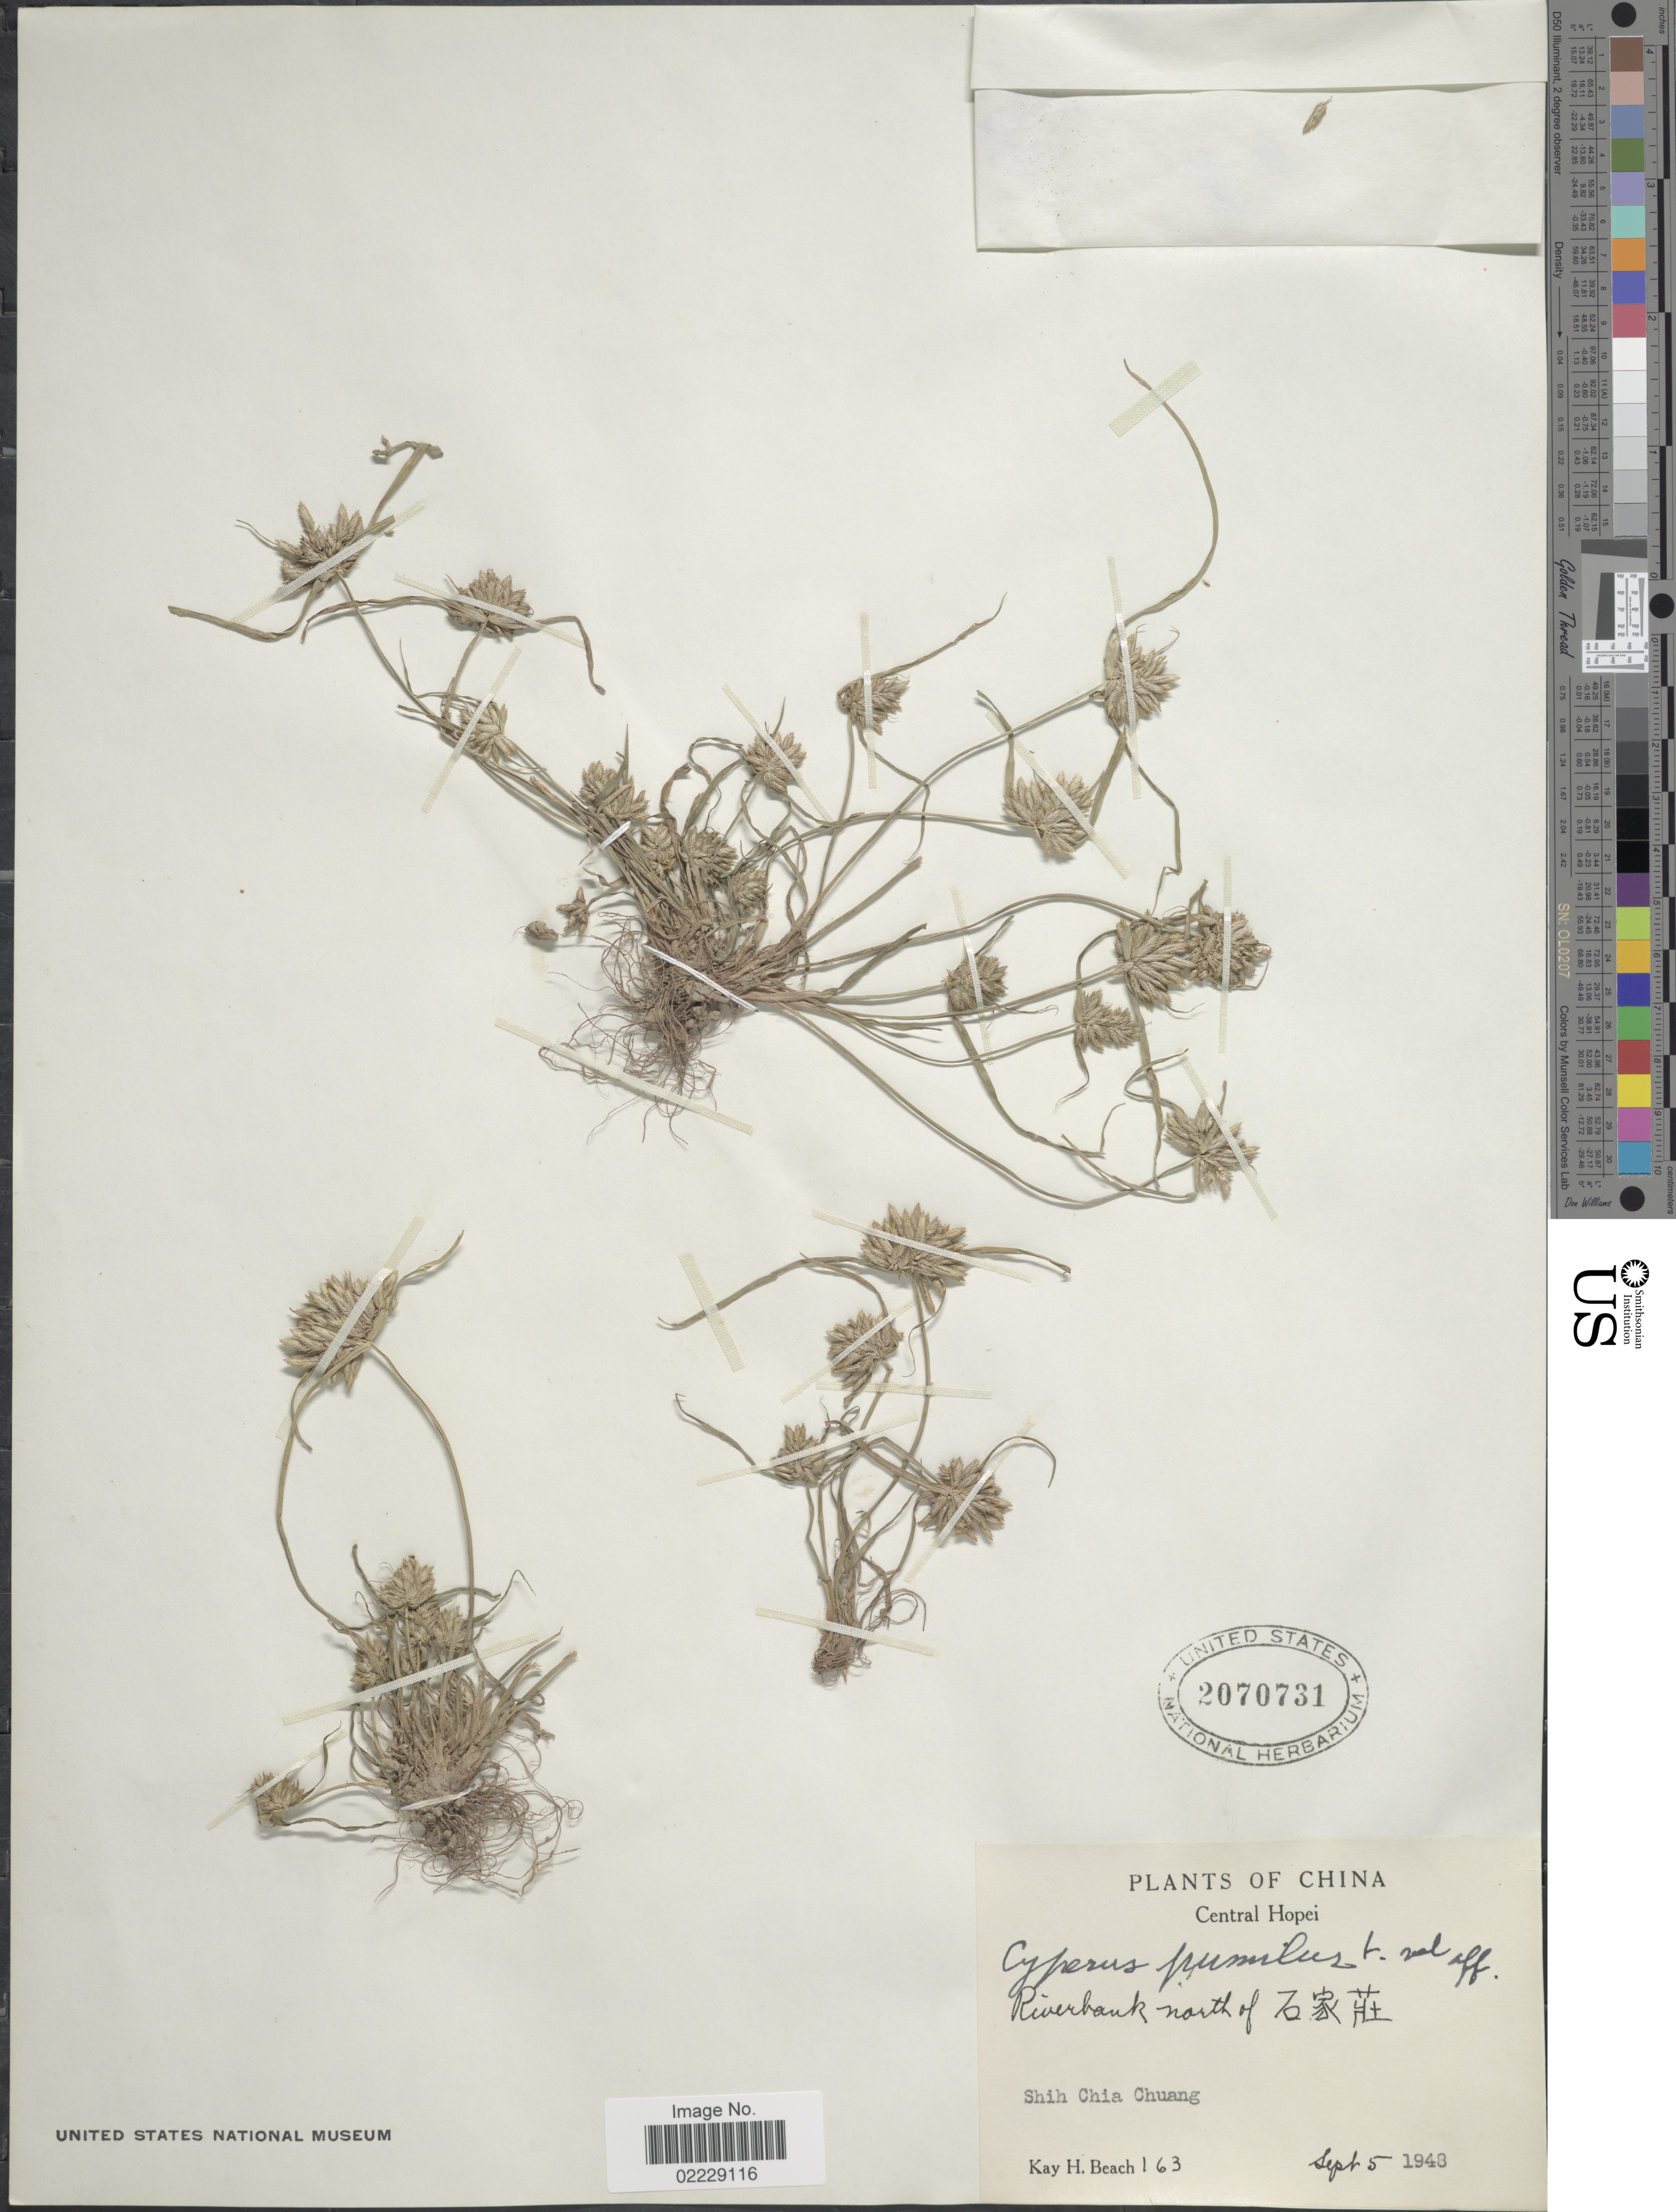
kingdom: Plantae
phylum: Tracheophyta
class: Liliopsida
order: Poales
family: Cyperaceae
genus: Cyperus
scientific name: Cyperus pumilus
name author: L.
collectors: K. H. Beach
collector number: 163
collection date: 1948-09-05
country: China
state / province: Hebei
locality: Central Hopei, Riverbank north of X, Shih Chia Chuang.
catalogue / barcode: US 2070731